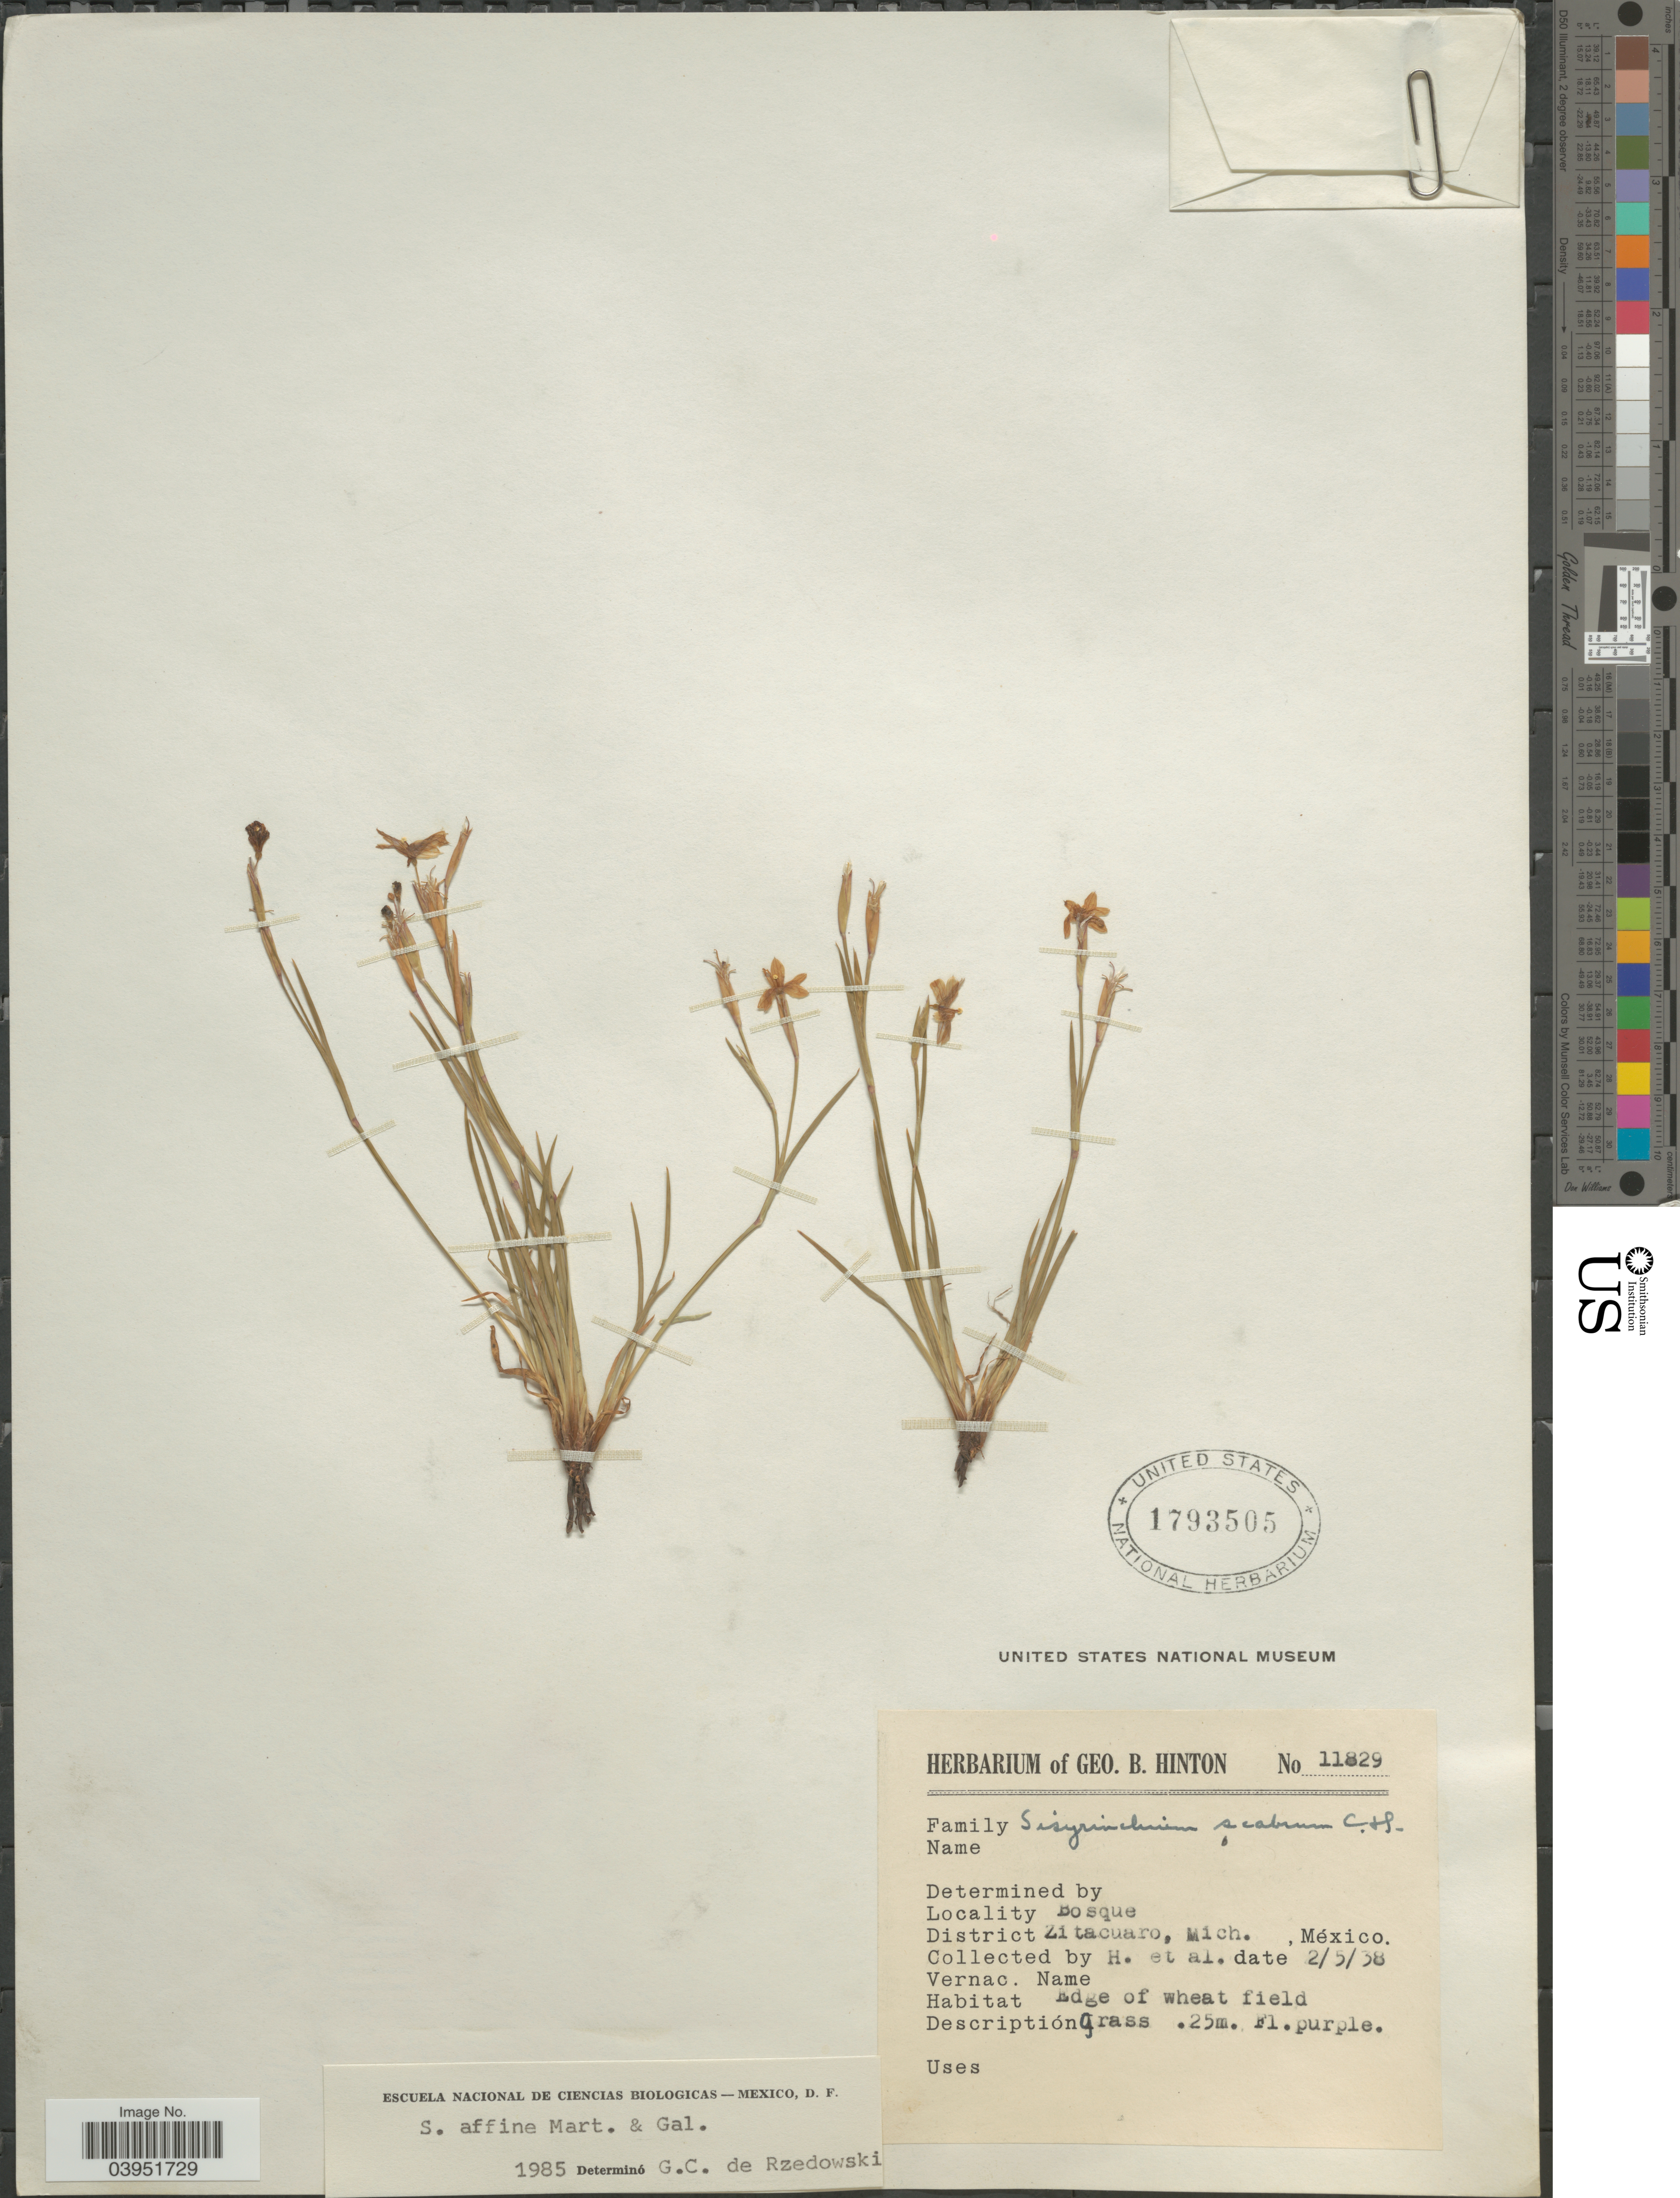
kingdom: Plantae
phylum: Tracheophyta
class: Liliopsida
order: Asparagales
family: Iridaceae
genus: Sisyrinchium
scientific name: Sisyrinchium affine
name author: M. Martens & Galeotti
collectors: G. B. Hinton & et al.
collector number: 11829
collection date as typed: Transcribed d/m/y: 2/5/38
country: Mexico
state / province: Michoacán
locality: Bosque. District Zitacuaro.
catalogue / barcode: US 1793505